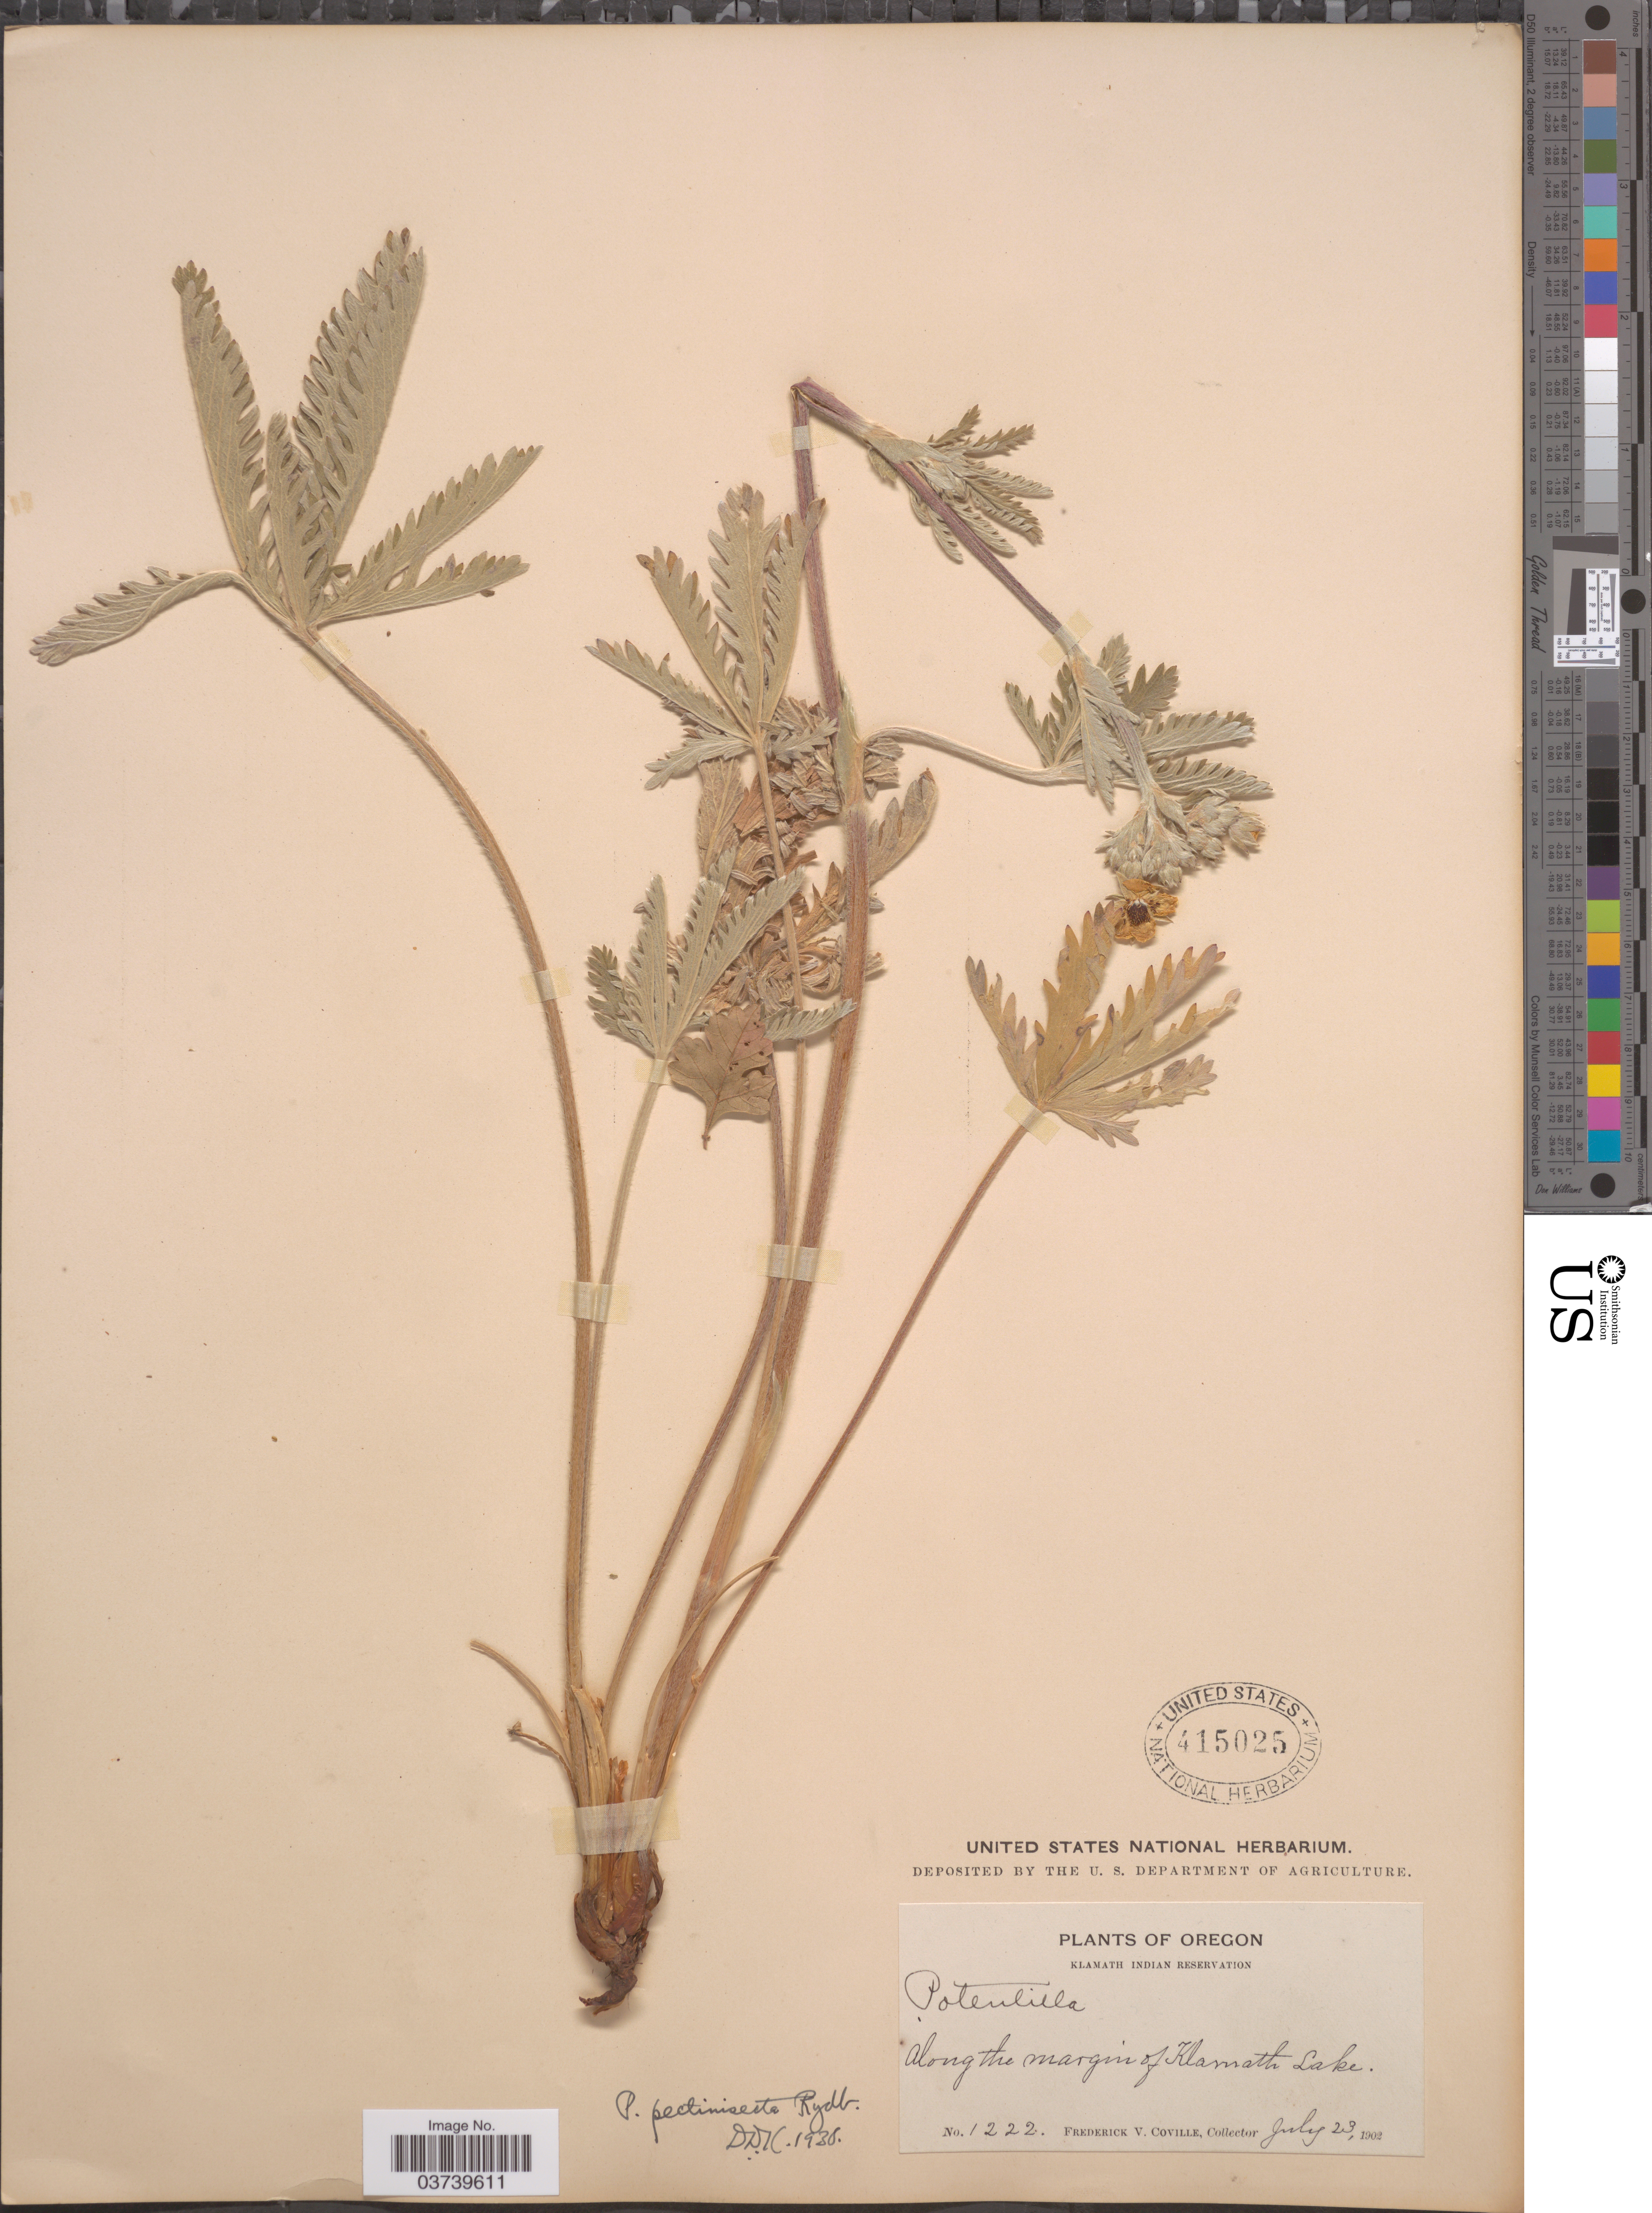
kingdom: Plantae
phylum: Tracheophyta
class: Magnoliopsida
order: Rosales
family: Rosaceae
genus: Potentilla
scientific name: Potentilla gracilis var. elmeri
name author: (Rydb.) Jeps.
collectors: F. V. Coville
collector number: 1222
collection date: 1902-07-23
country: United States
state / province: Oregon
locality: Klamath Indian Reservation. Along the margin of Klamath Lake.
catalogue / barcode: US 415025